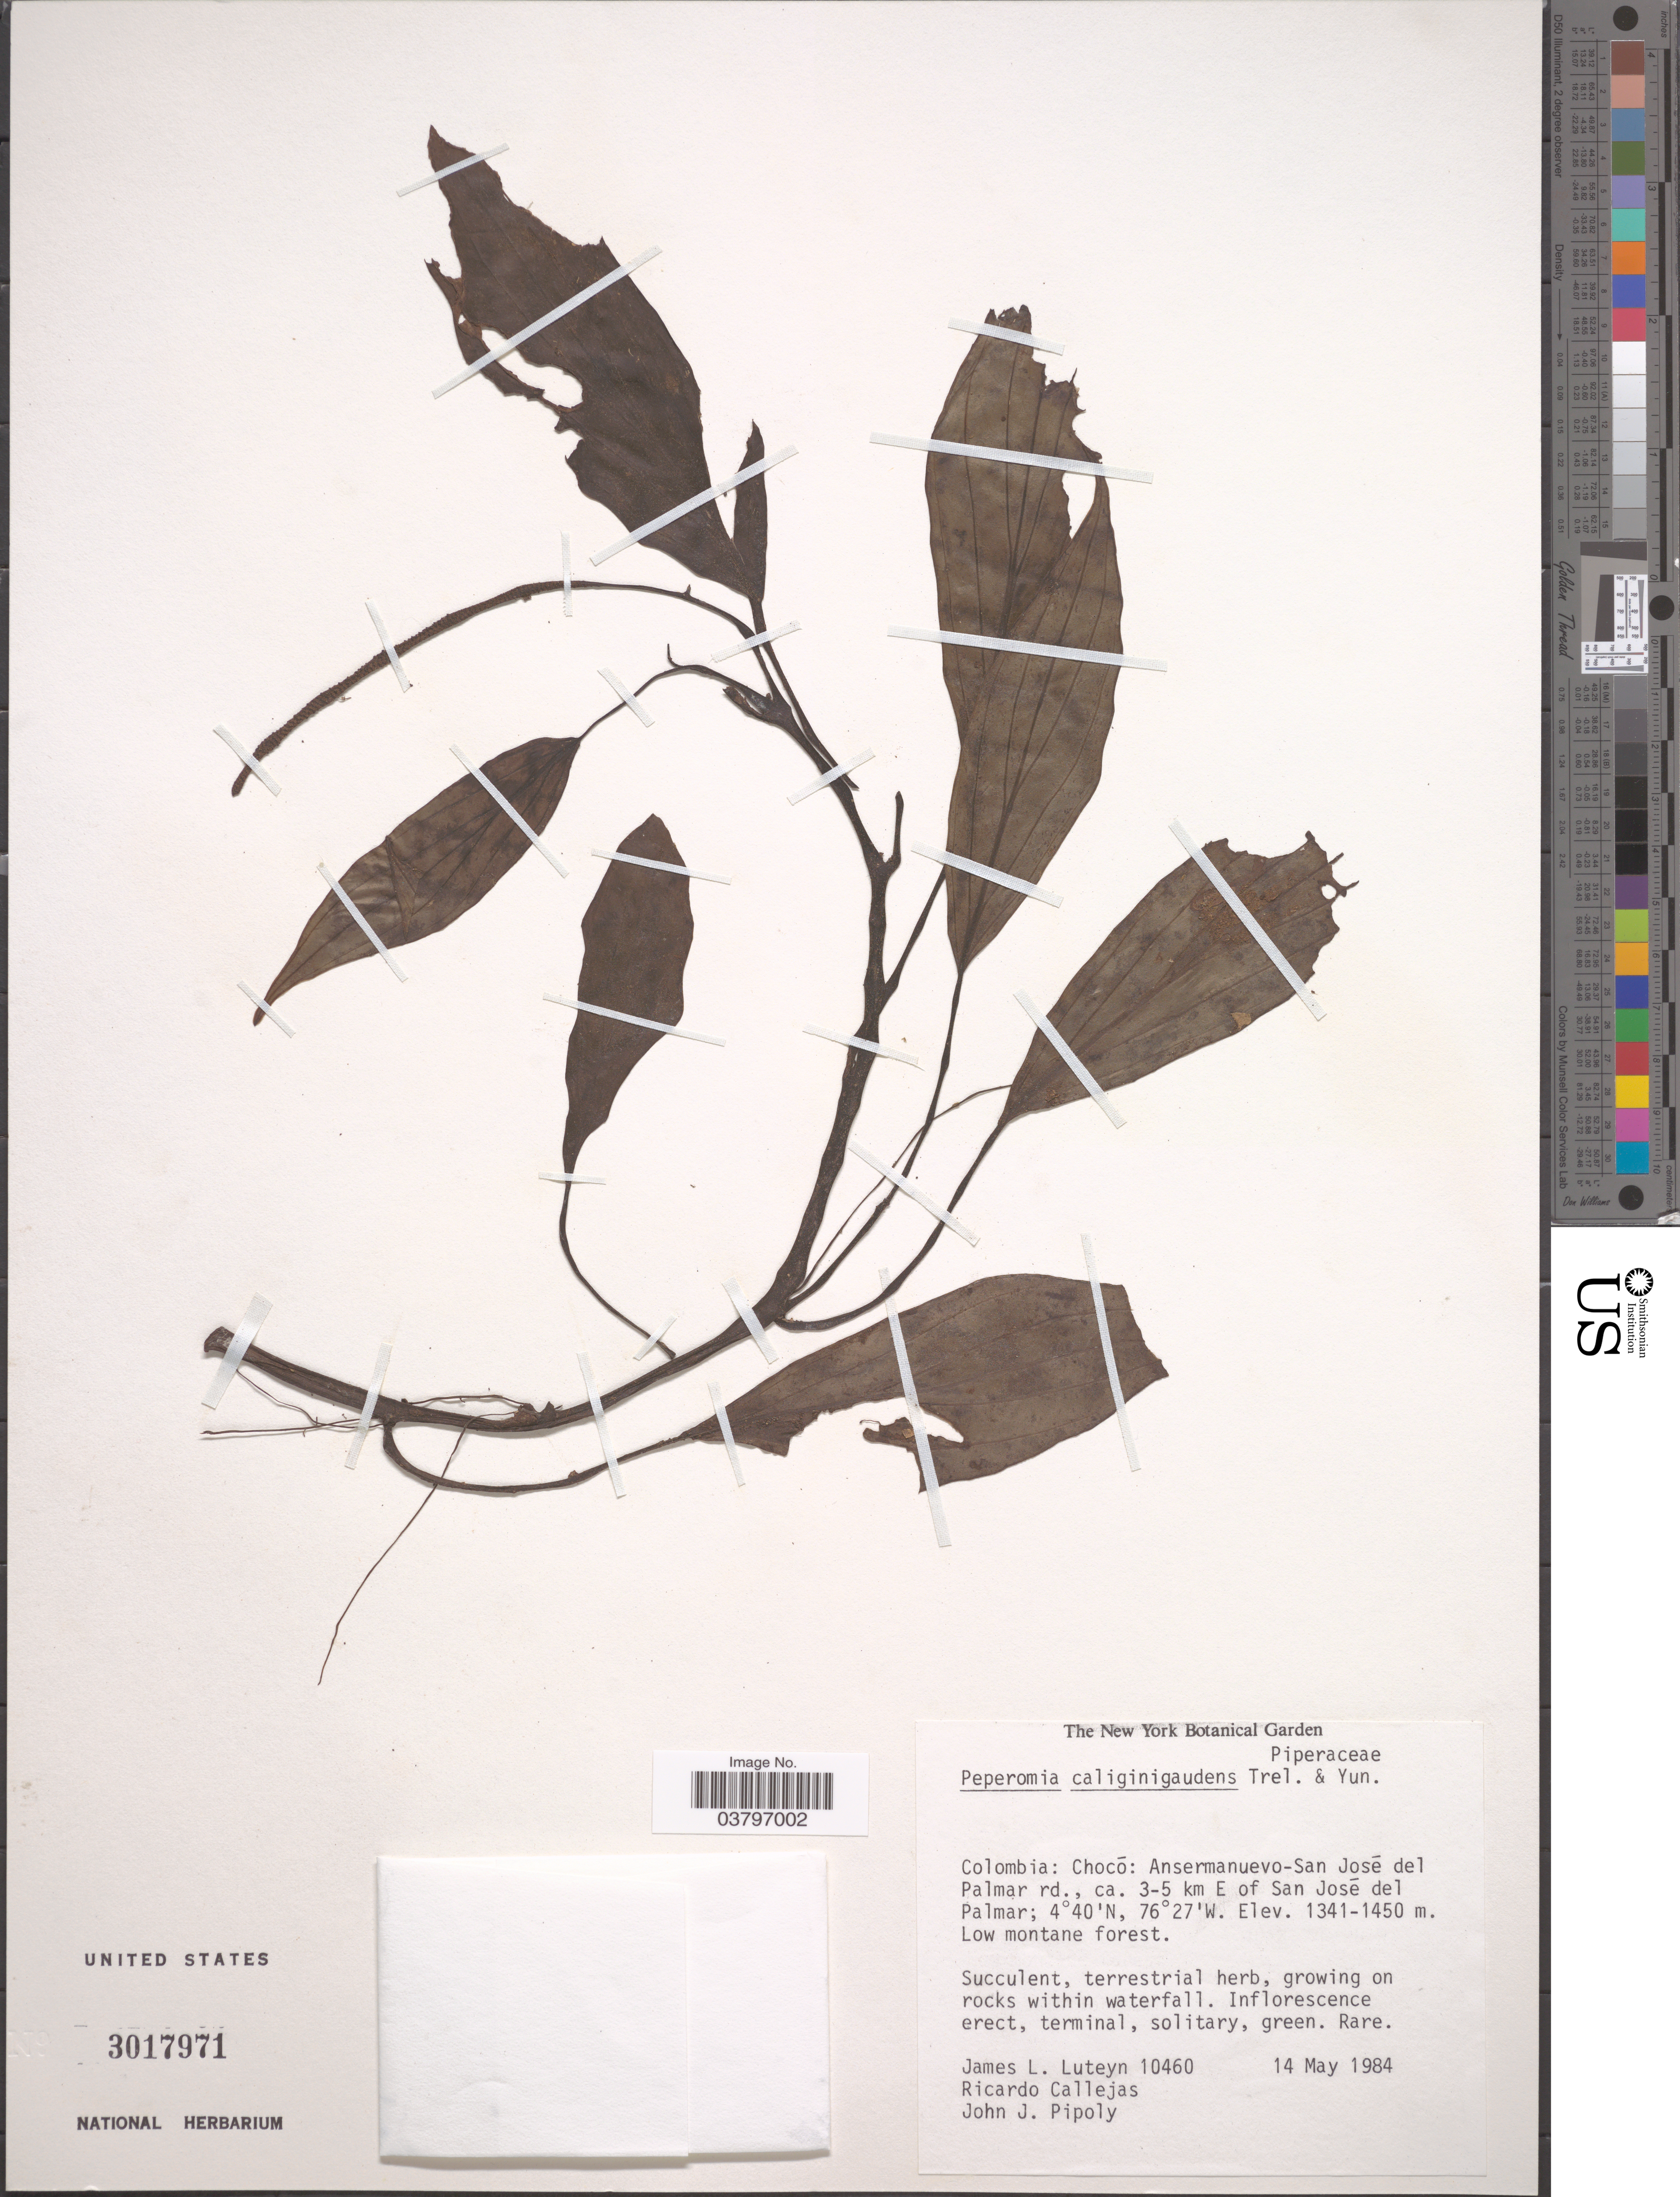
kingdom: Plantae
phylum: Tracheophyta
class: Magnoliopsida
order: Piperales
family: Piperaceae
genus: Peperomia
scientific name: Peperomia caliginigaudens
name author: Trel. & Yunck.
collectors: J. Luteyn, R. Callejas & J. J. Pipoly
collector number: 10460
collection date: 1984-05-14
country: Colombia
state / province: Chocó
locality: Ansermanuevo-San José del Palmar rd., ca. 3-5 km E of San José del Palmar.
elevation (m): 1341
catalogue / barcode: US 3017971